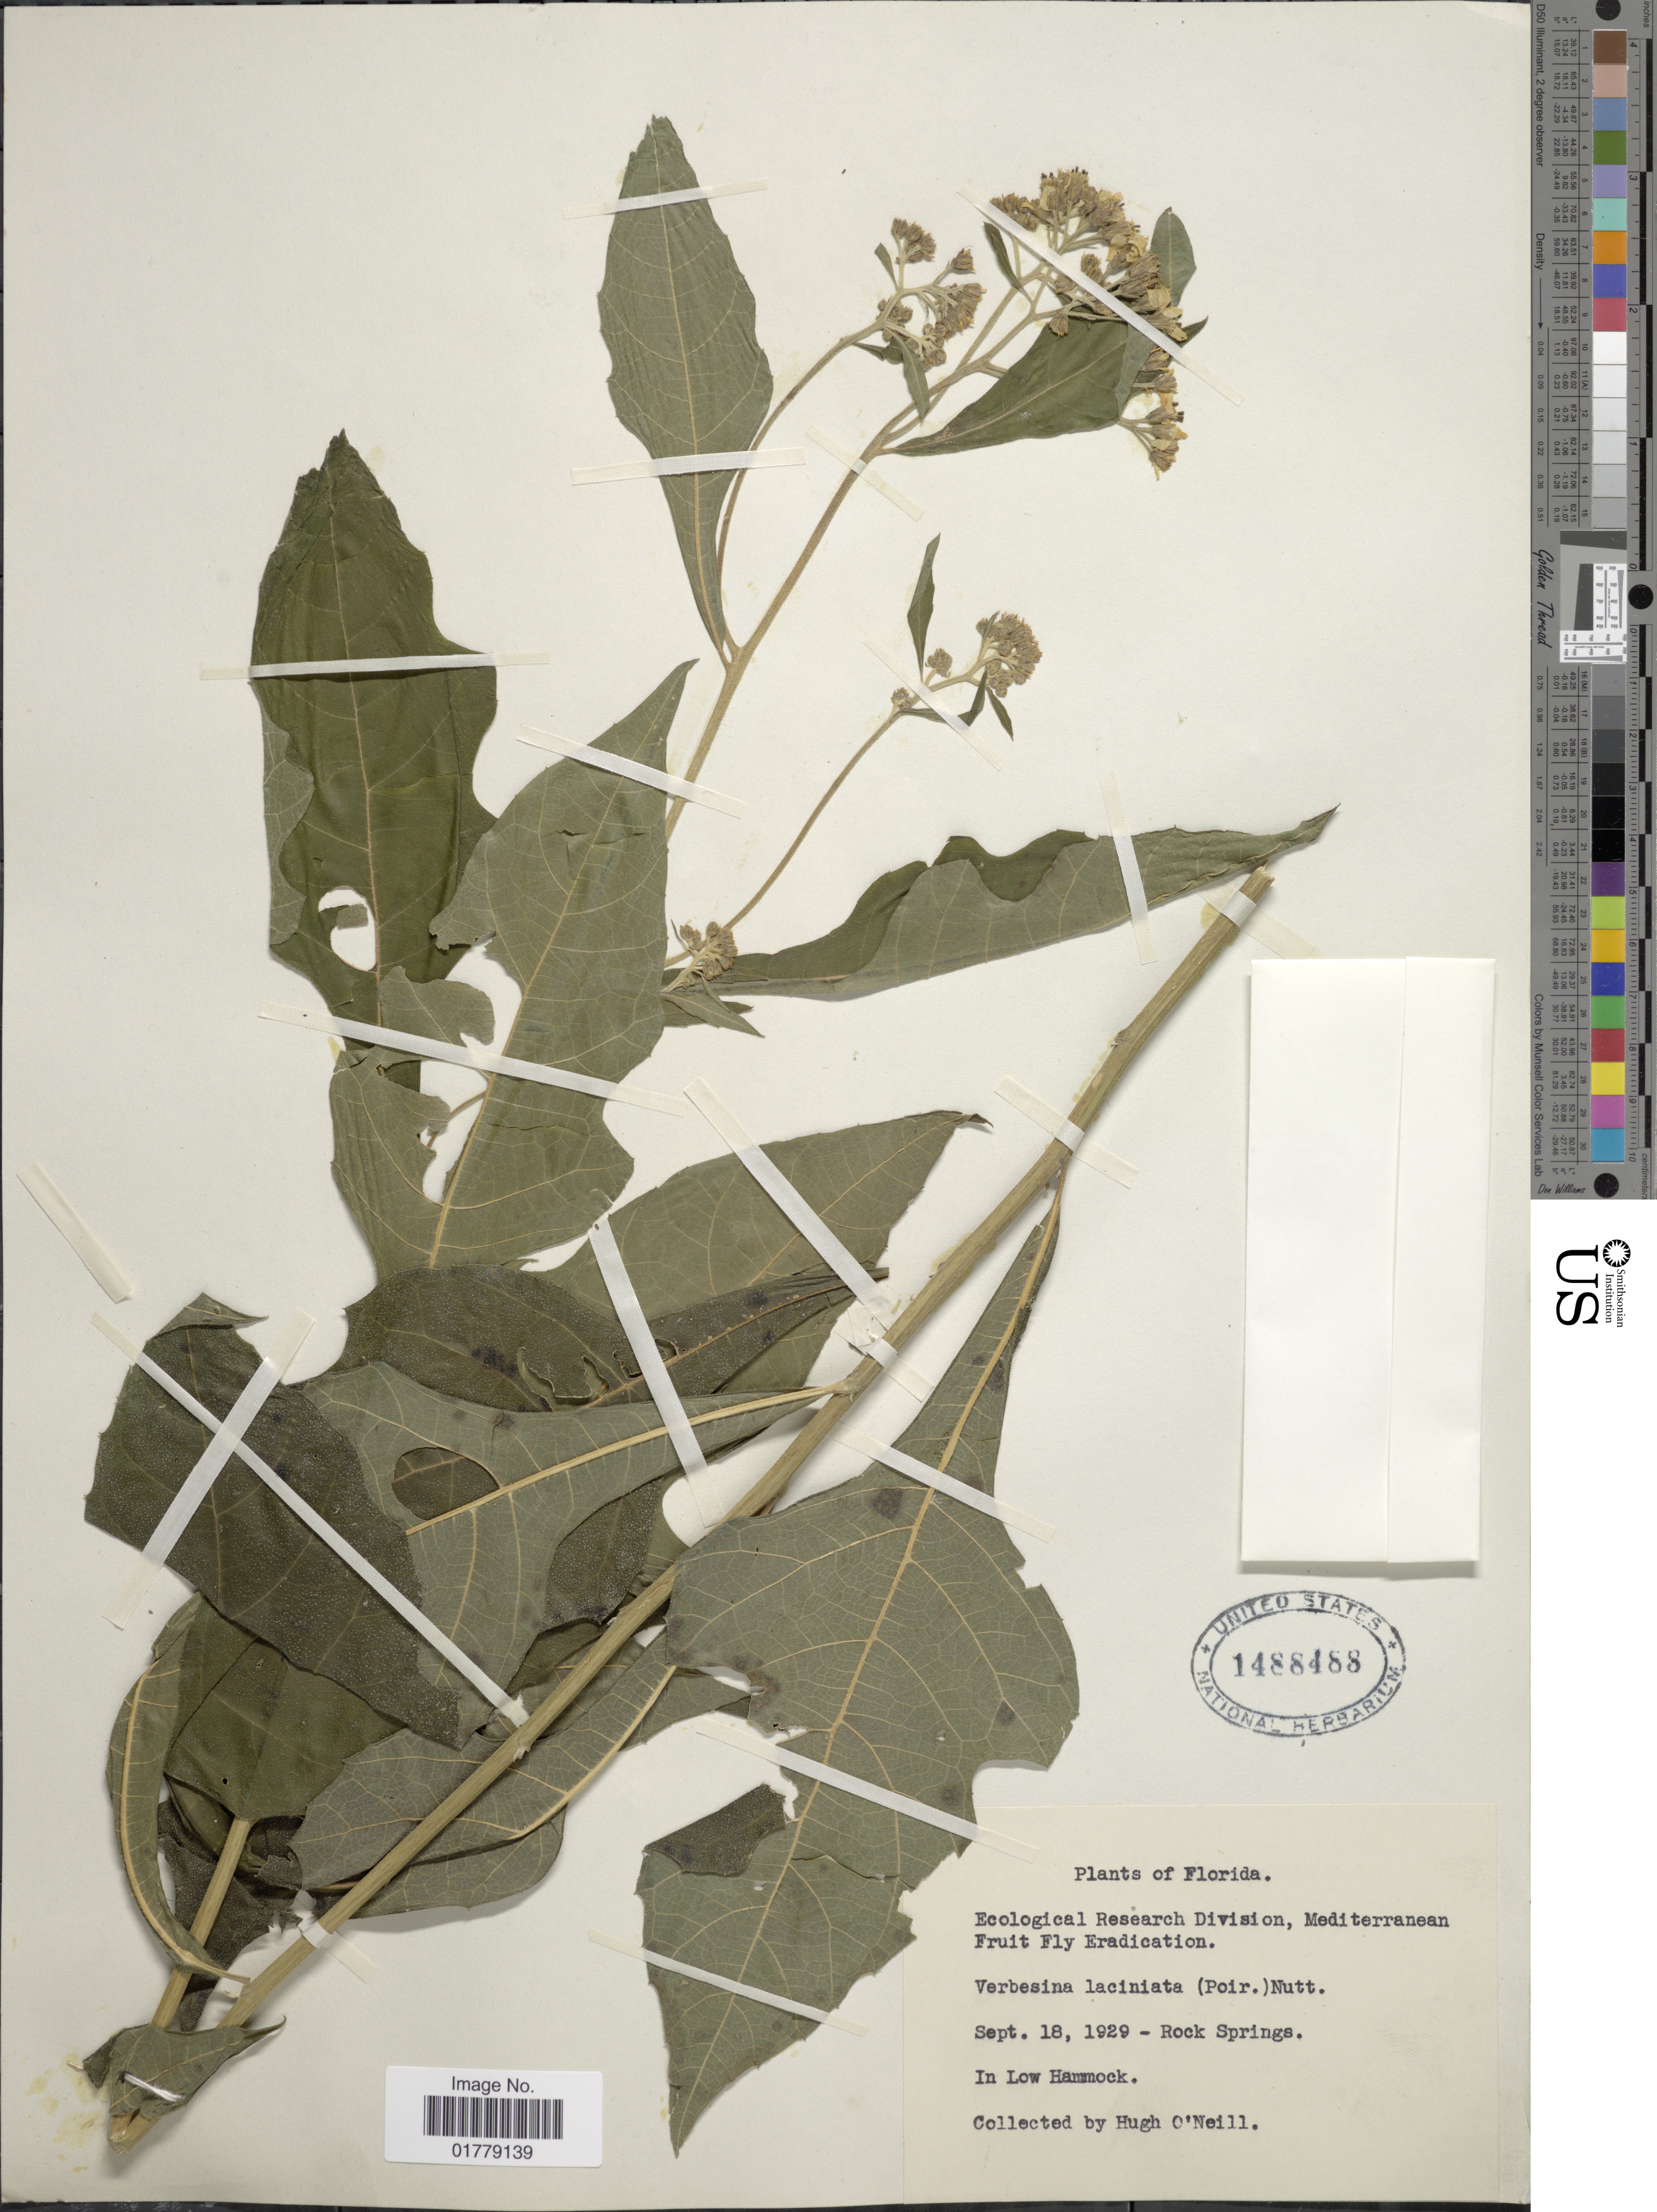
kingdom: Plantae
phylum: Tracheophyta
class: Magnoliopsida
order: Asterales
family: Asteraceae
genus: Verbesina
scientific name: Verbesina laciniata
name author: Poir. & Nutt.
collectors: H. T. O' Neill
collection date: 1929-09-18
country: United States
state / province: Florida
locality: Rock Springs. In Low Hammock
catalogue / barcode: US 1488488